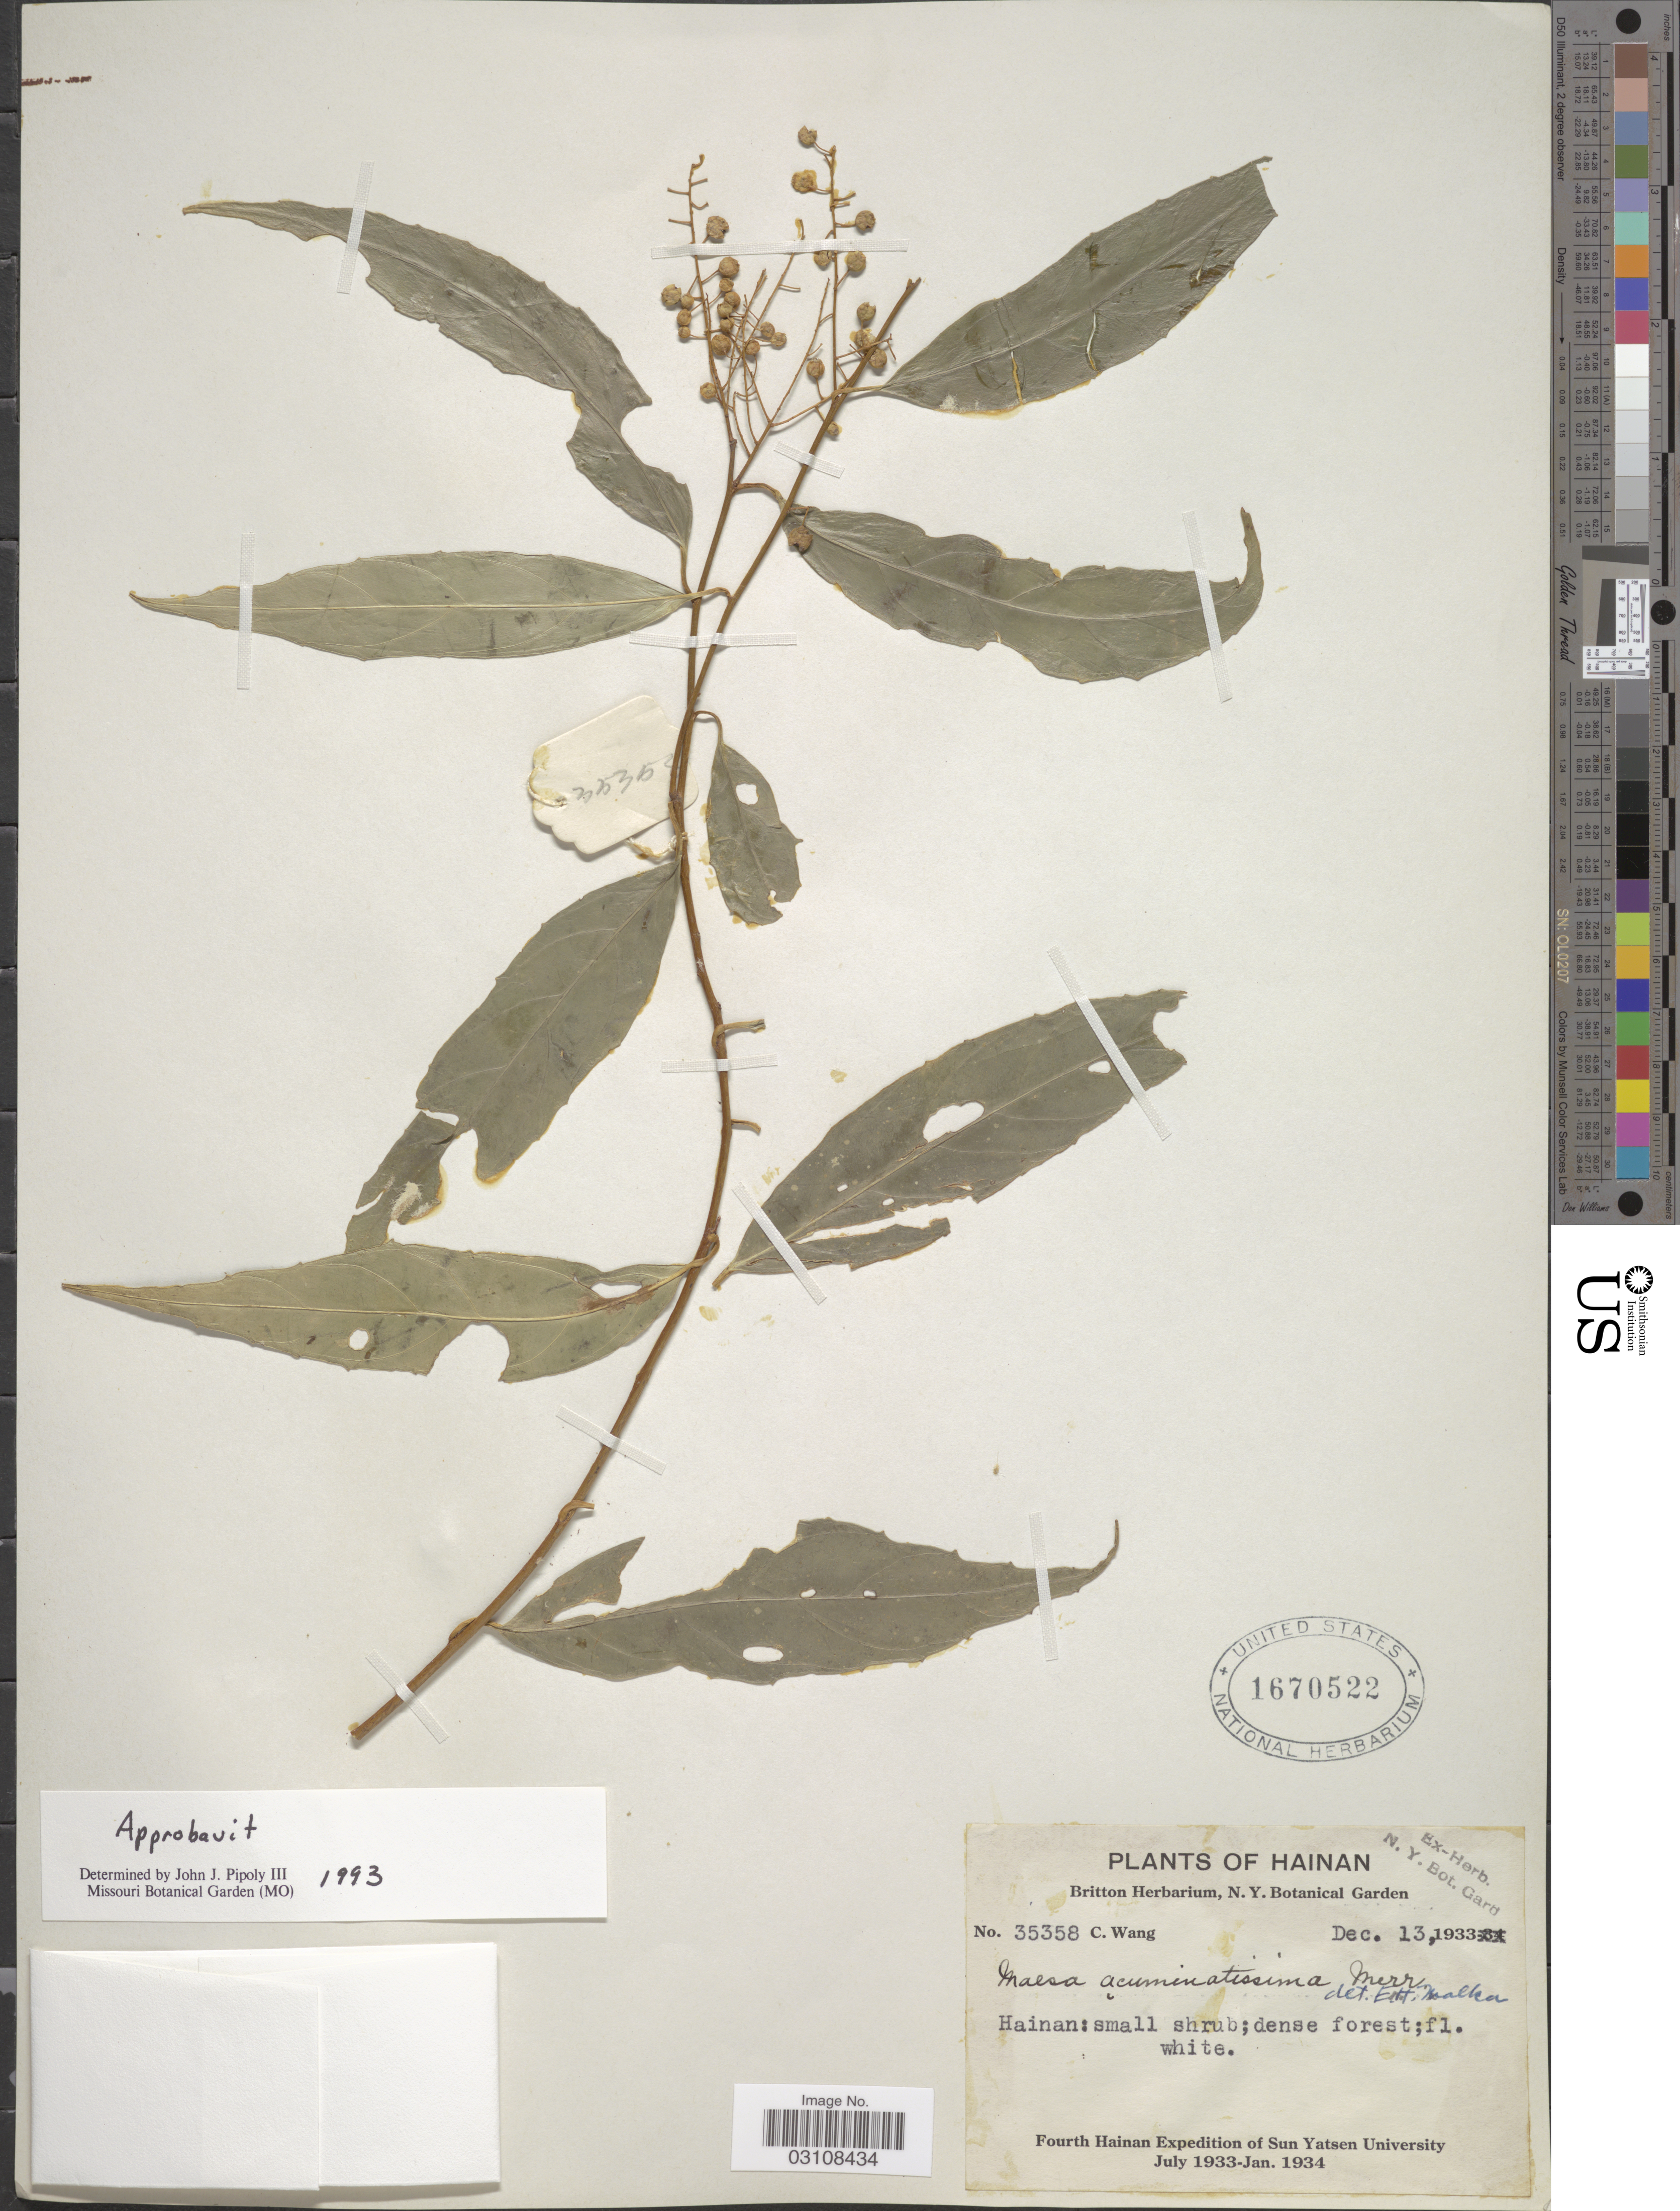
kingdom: Plantae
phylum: Tracheophyta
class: Magnoliopsida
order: Ericales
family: Primulaceae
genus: Maesa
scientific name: Maesa acuminatissima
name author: Merr.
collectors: C. Wang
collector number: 35358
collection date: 1933-12-13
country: China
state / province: Hainan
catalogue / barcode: US 1670522